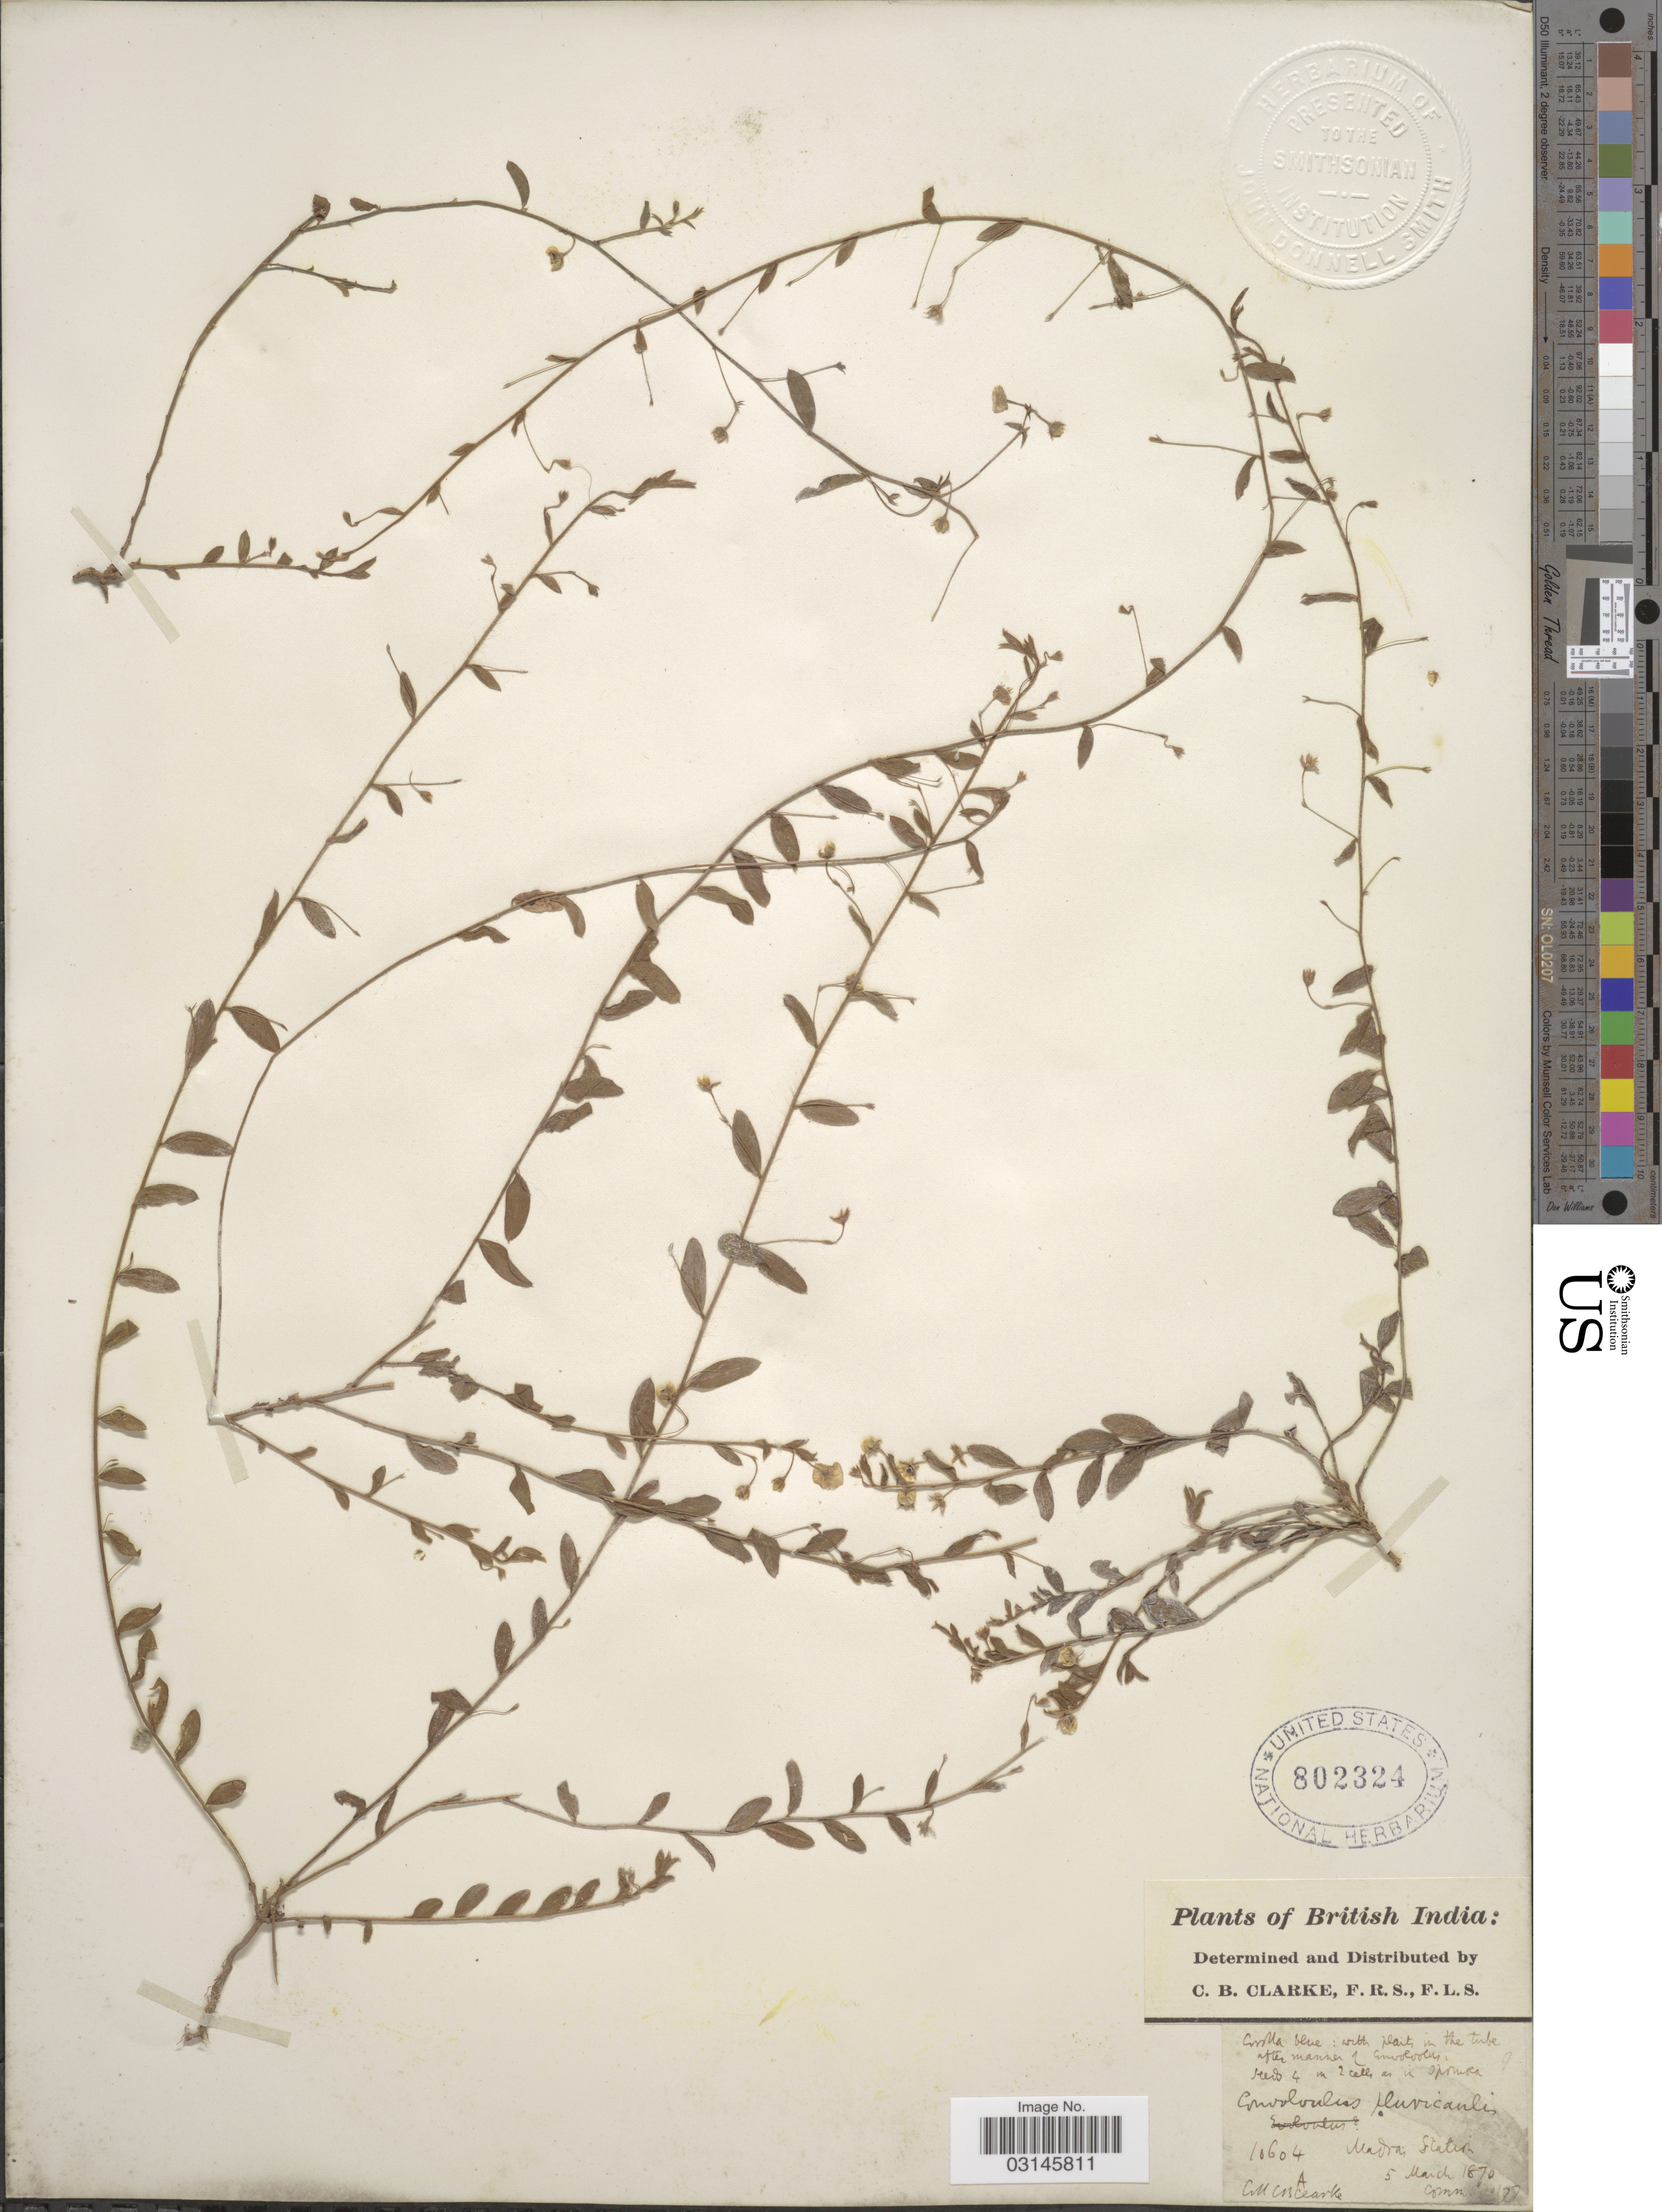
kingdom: Plantae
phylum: Tracheophyta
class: Magnoliopsida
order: Solanales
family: Convolvulaceae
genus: Convolvulus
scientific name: Convolvulus prostratus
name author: Forssk.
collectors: C. B. Clarke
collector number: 10604A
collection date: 1870-03-05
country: India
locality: British India, Madras Station.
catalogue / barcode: US 802324